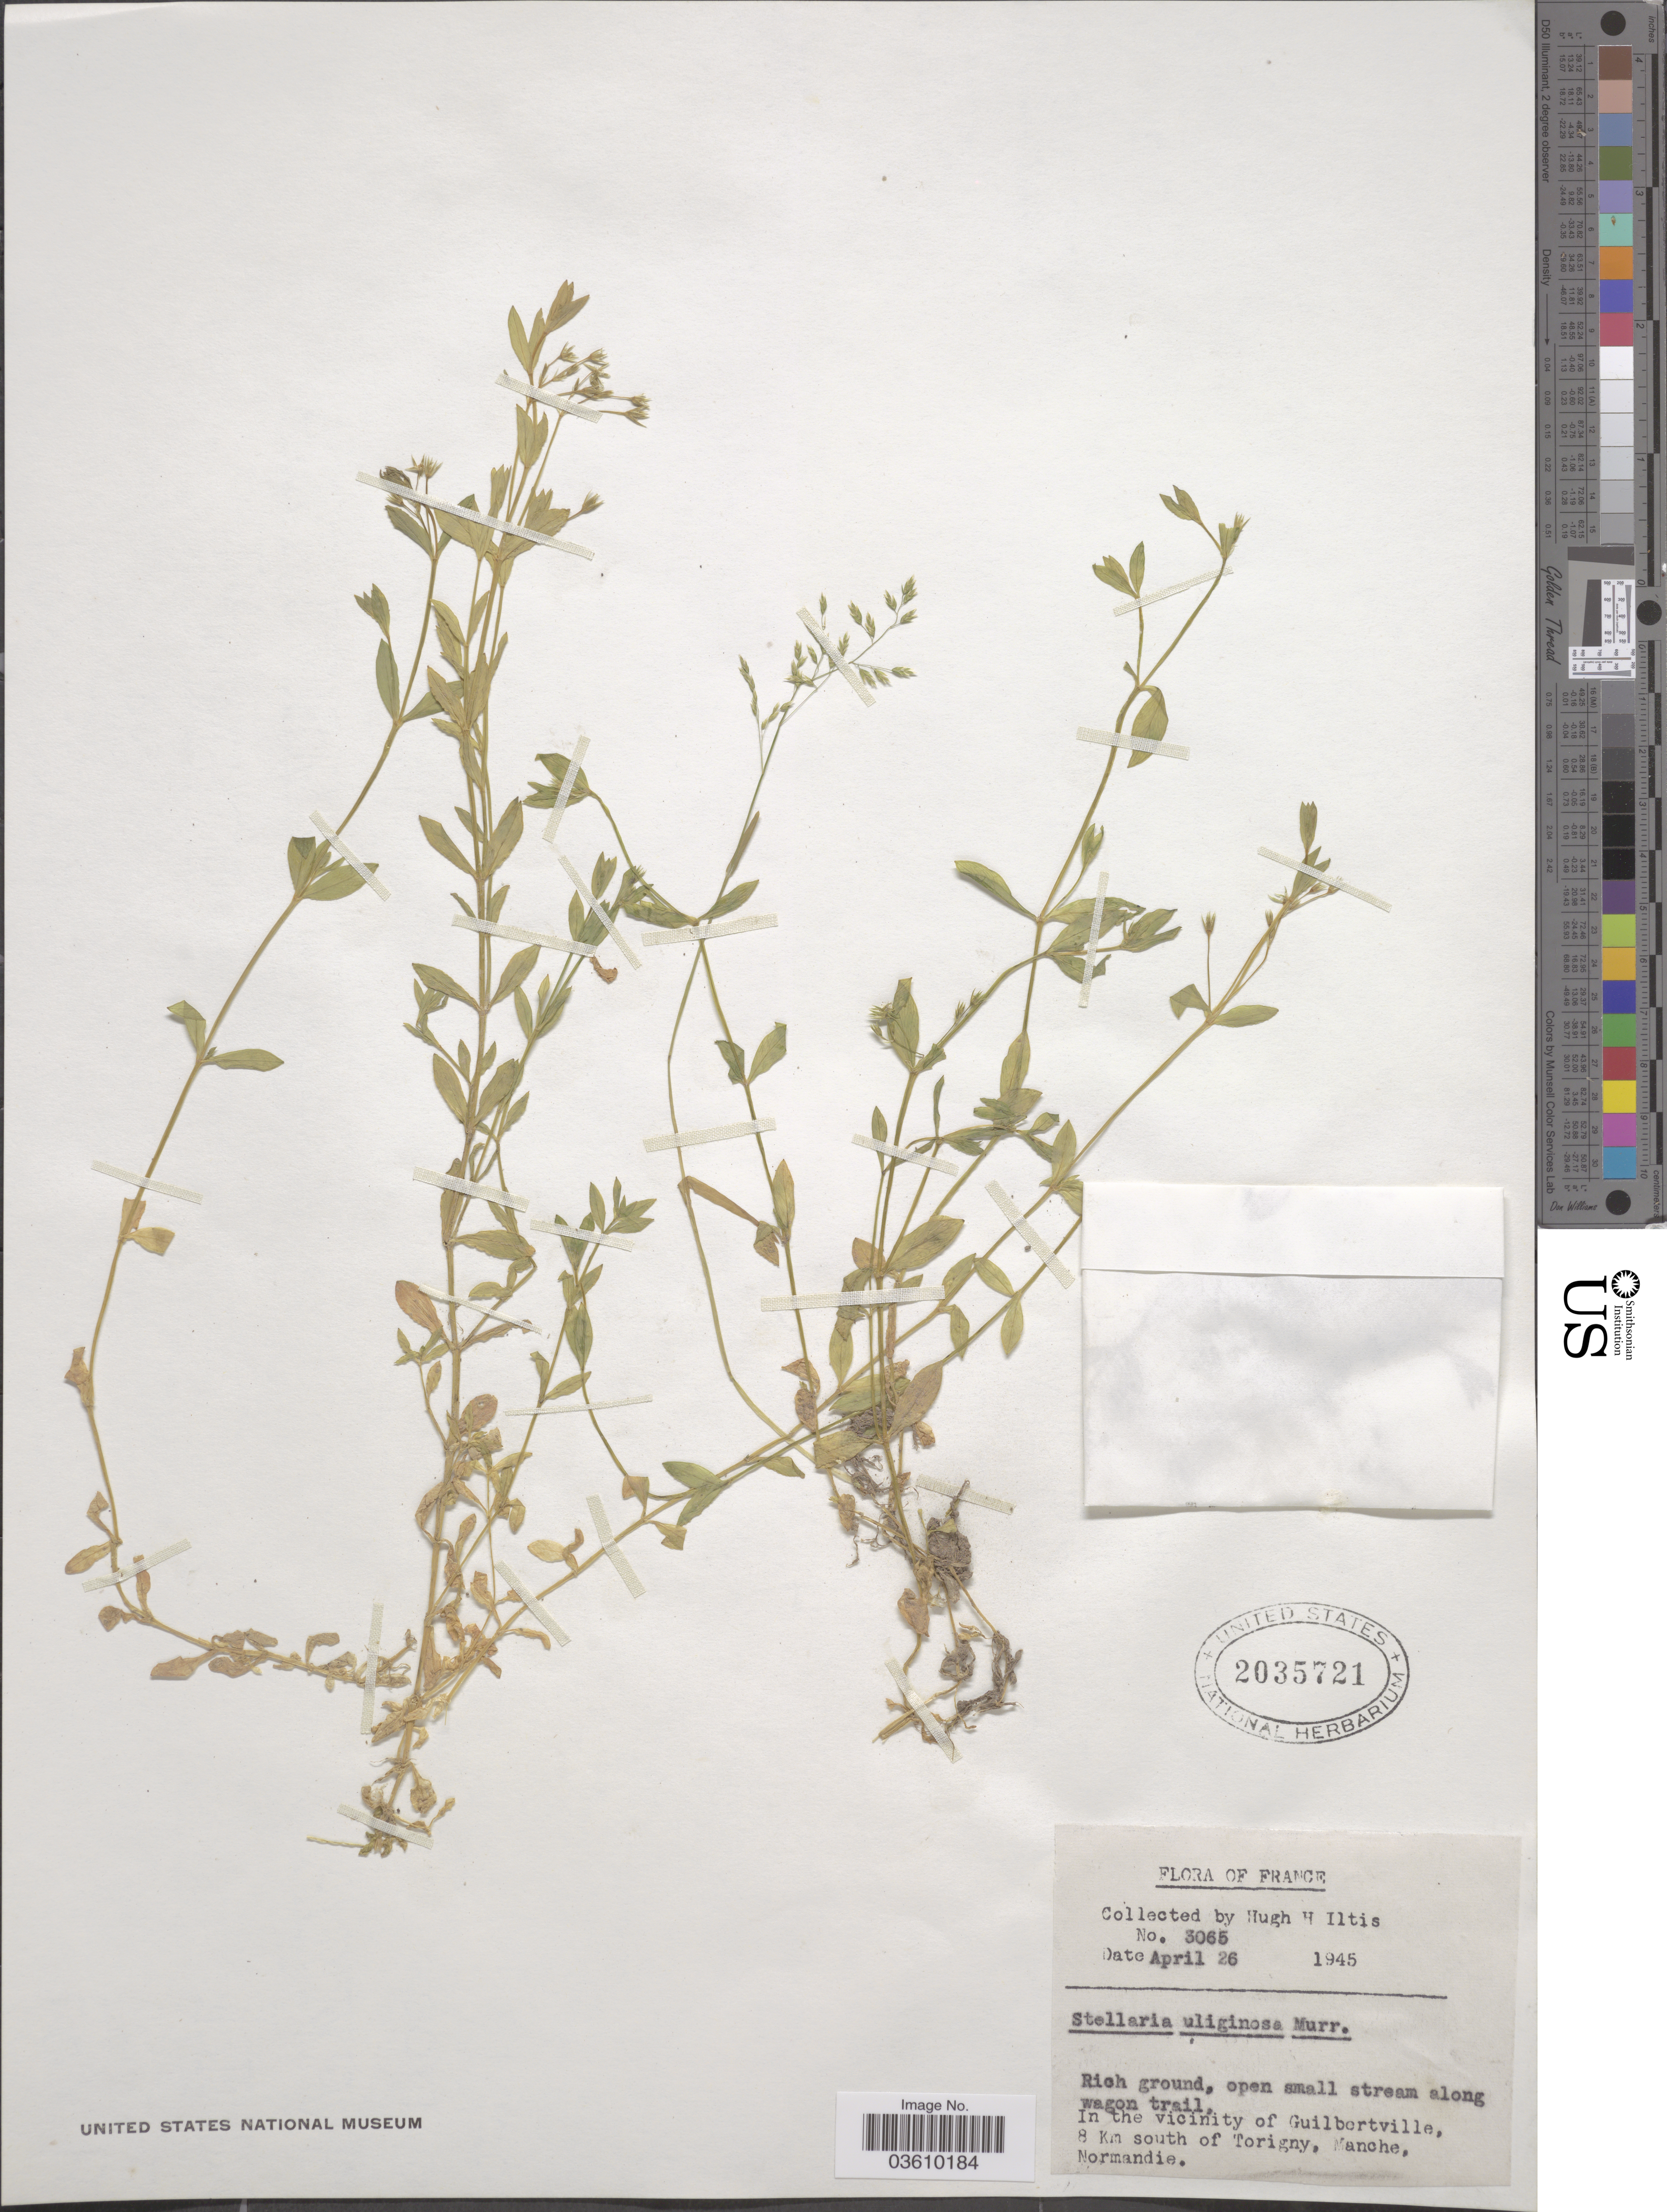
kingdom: Plantae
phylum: Tracheophyta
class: Magnoliopsida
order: Caryophyllales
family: Caryophyllaceae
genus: Stellaria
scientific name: Stellaria uliginosa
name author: Murray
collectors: H. H. Iltis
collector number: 3065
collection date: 1945-04-26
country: France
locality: In the vicinity of Guilbertville, 8 Km south of Torigny, Manche, Normandie.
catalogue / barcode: US 2035721